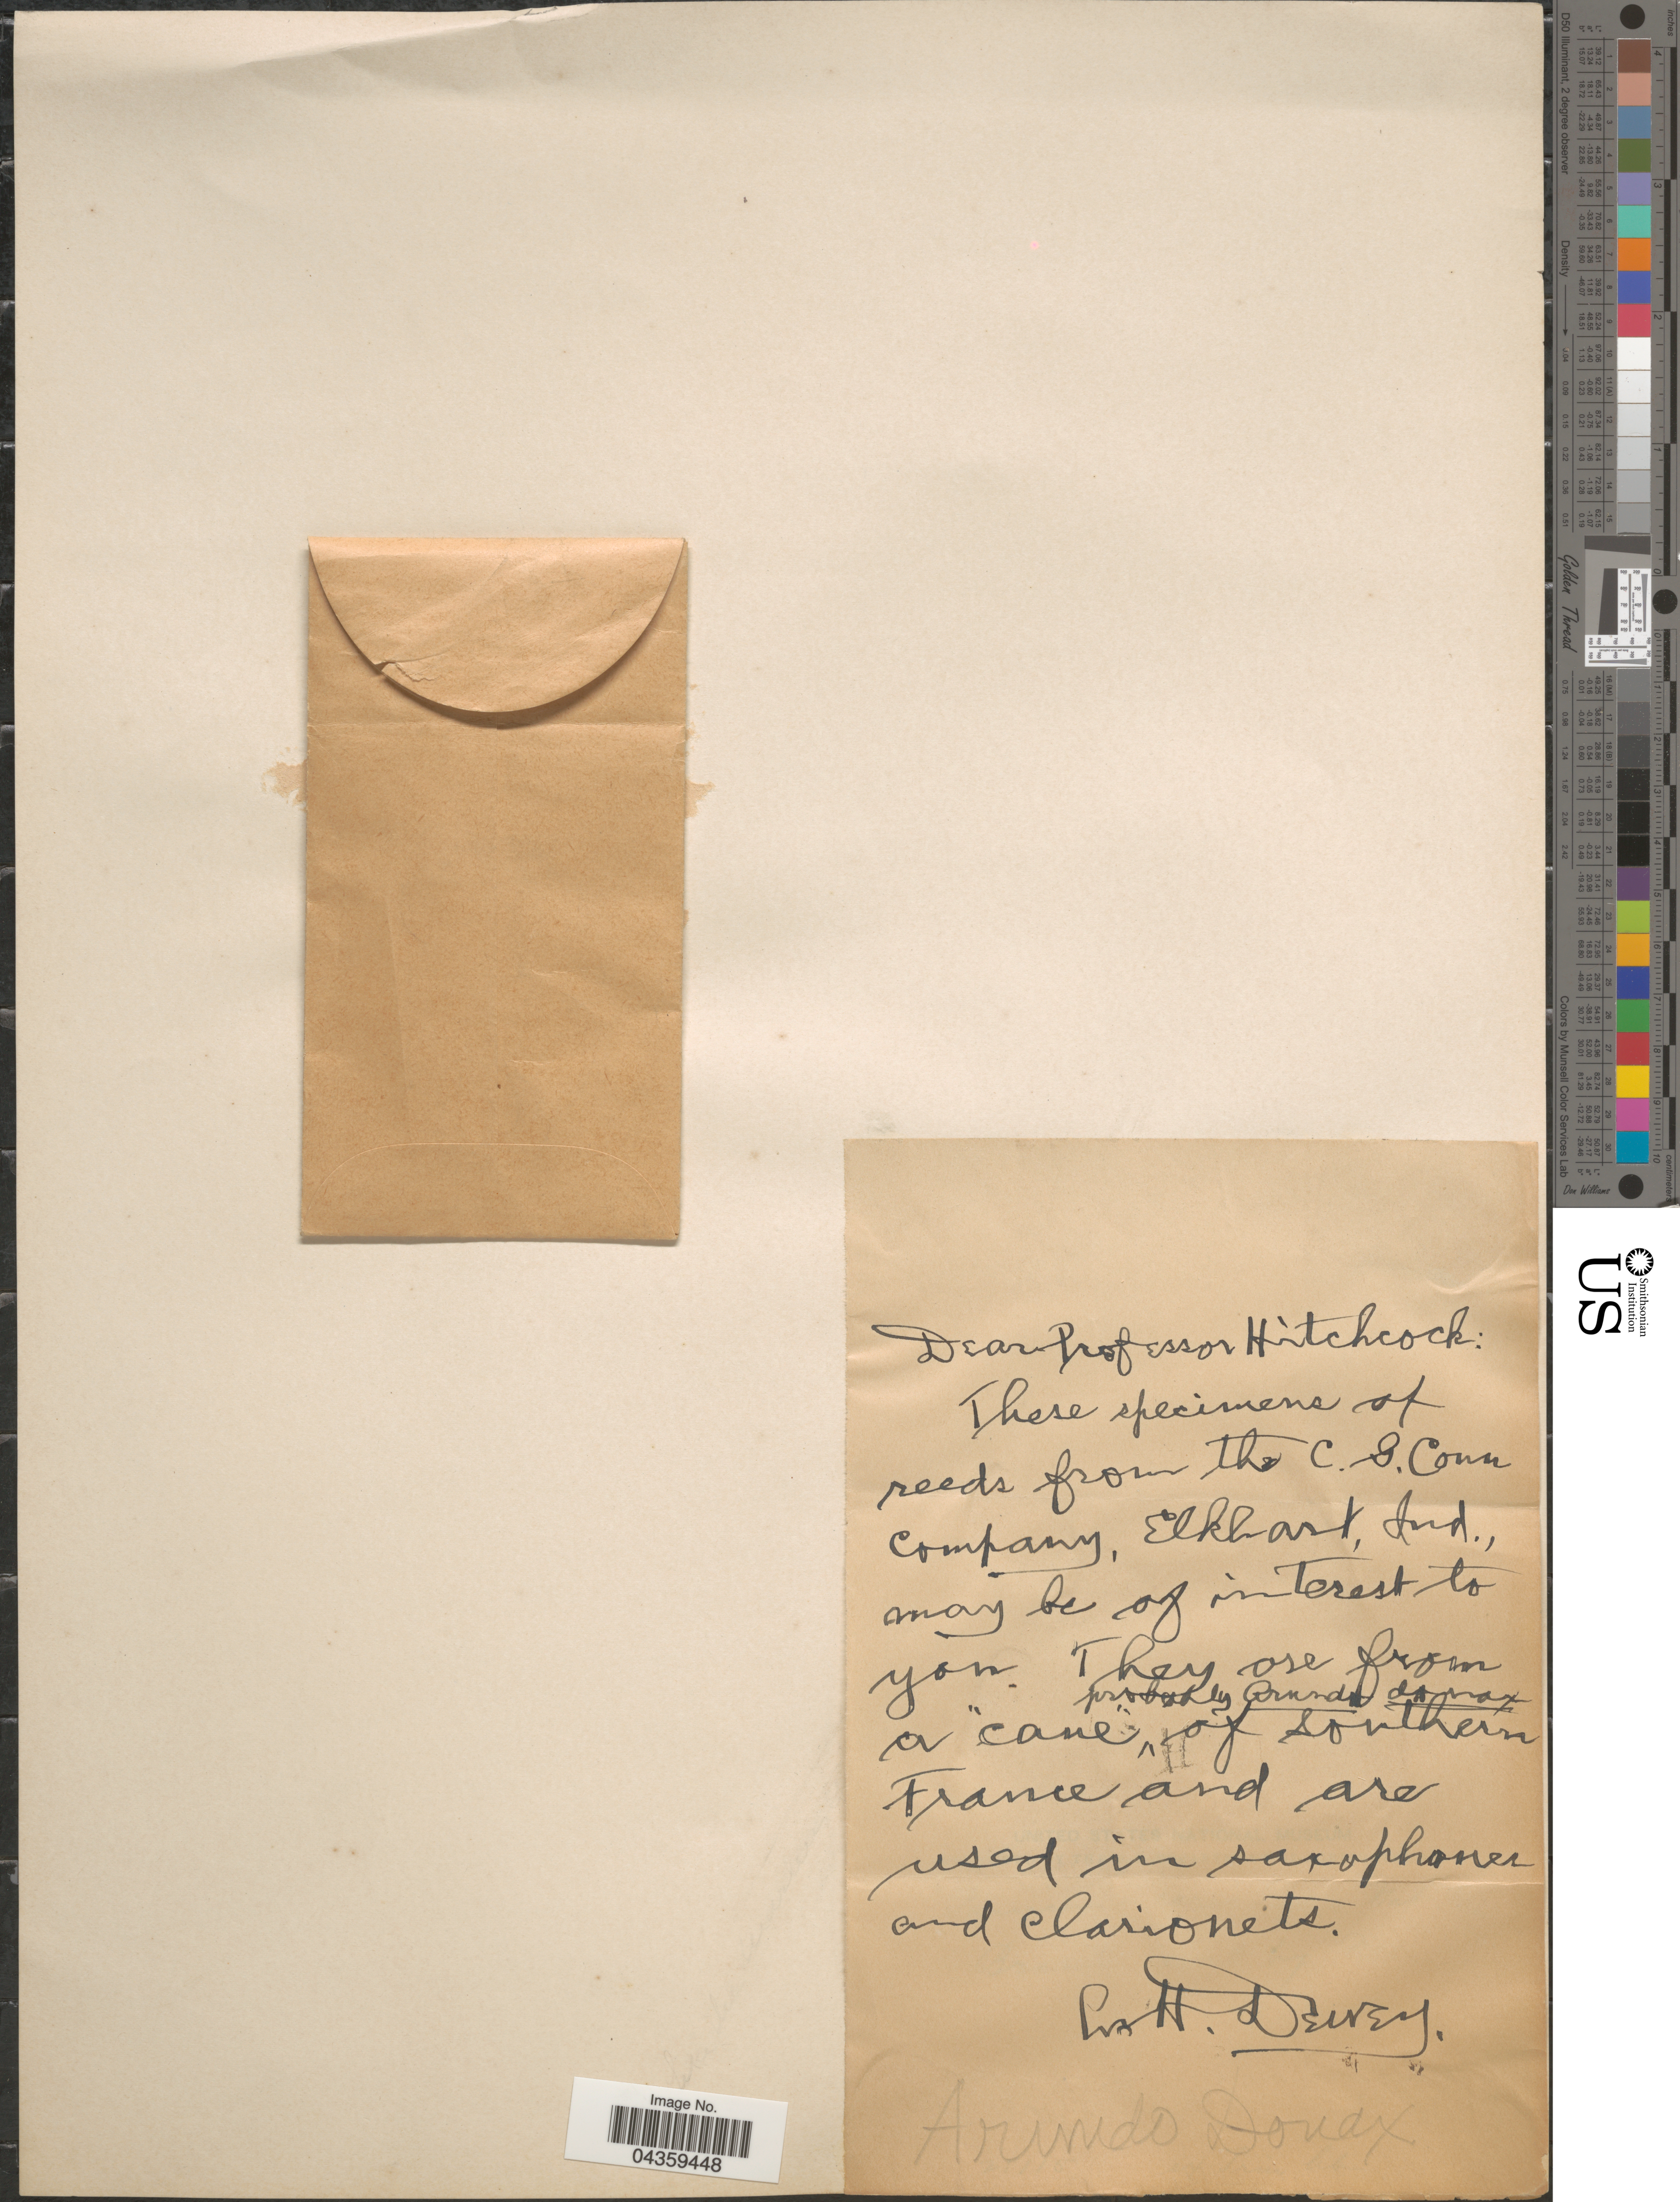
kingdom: Plantae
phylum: Tracheophyta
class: Liliopsida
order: Poales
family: Poaceae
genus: Arundo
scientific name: Arundo donax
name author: L.